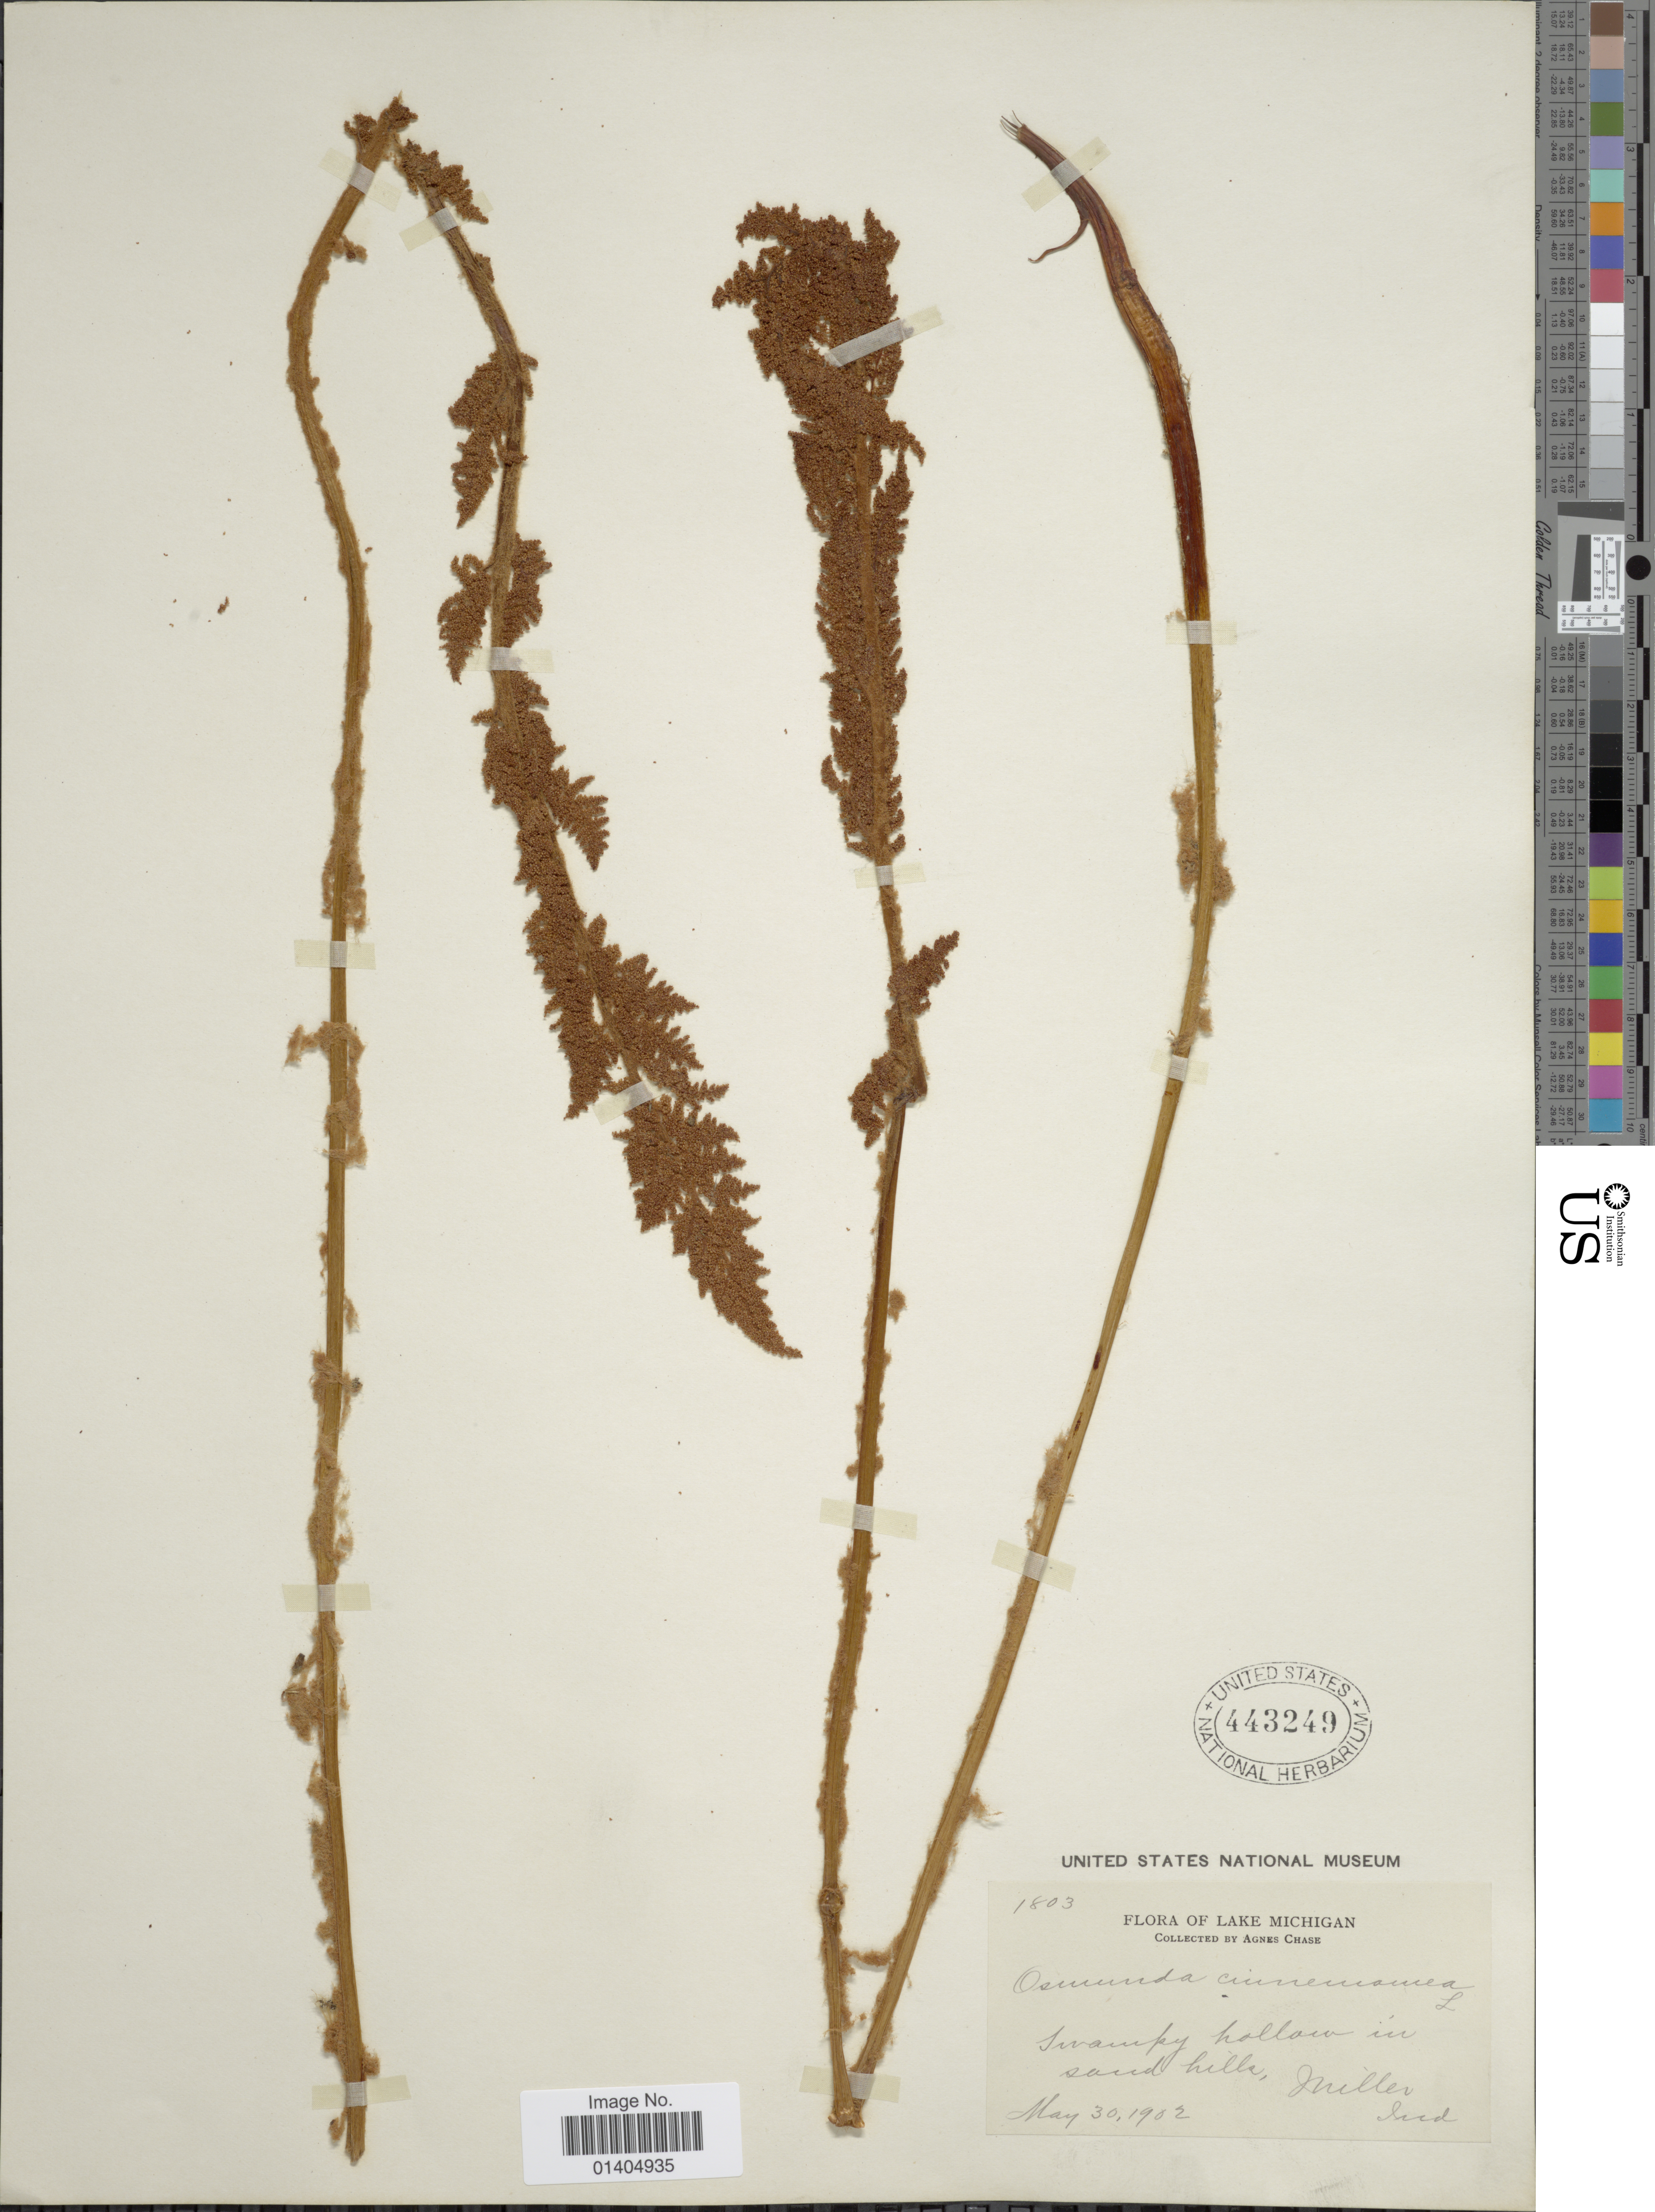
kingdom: Plantae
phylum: Tracheophyta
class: Polypodiopsida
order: Osmundales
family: Osmundaceae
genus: Osmundastrum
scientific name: Osmundastrum cinnamomeum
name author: (L.) C. Presl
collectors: A. Chase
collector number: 1803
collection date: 1902-05-30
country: United States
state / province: Michigan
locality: Lake Michigan, Miller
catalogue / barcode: US 443249